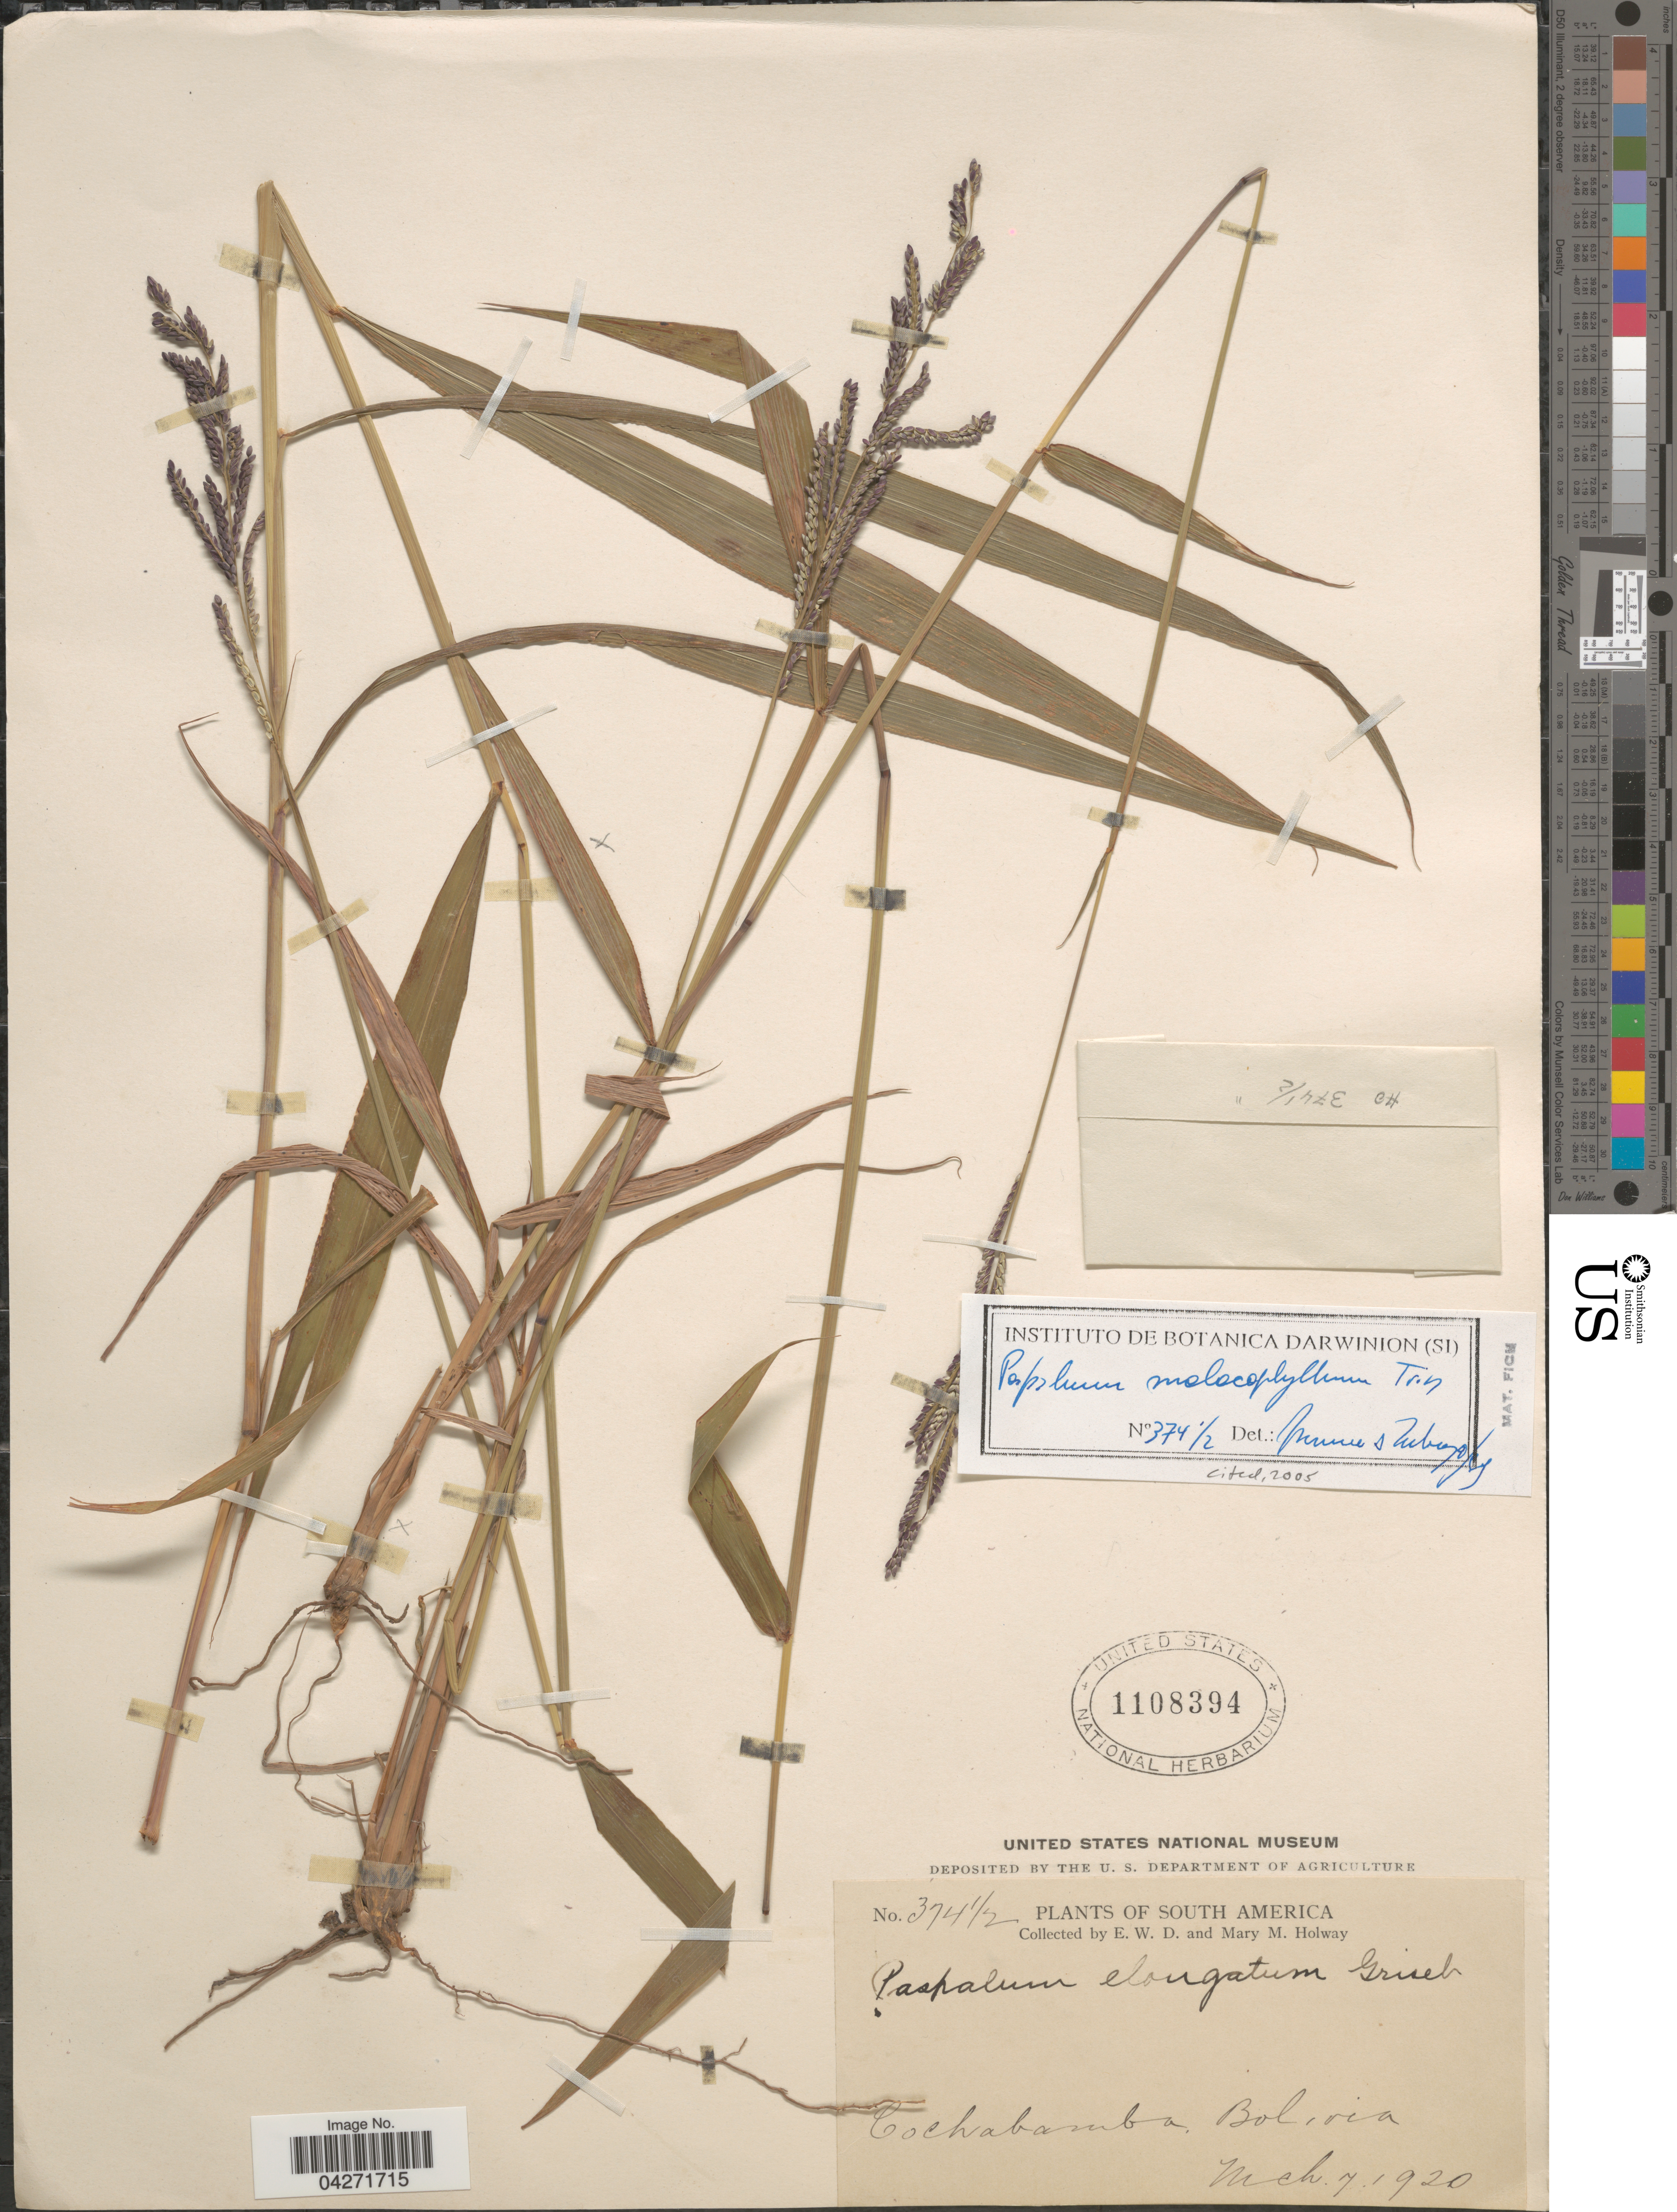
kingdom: Plantae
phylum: Tracheophyta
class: Liliopsida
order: Poales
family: Poaceae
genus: Paspalum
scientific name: Paspalum malacophyllum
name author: Trin.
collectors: E. W. D. Holway & M. M. Holway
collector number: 374 1/2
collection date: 1920-03-07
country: Bolivia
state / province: Cochabamba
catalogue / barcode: US 1108394